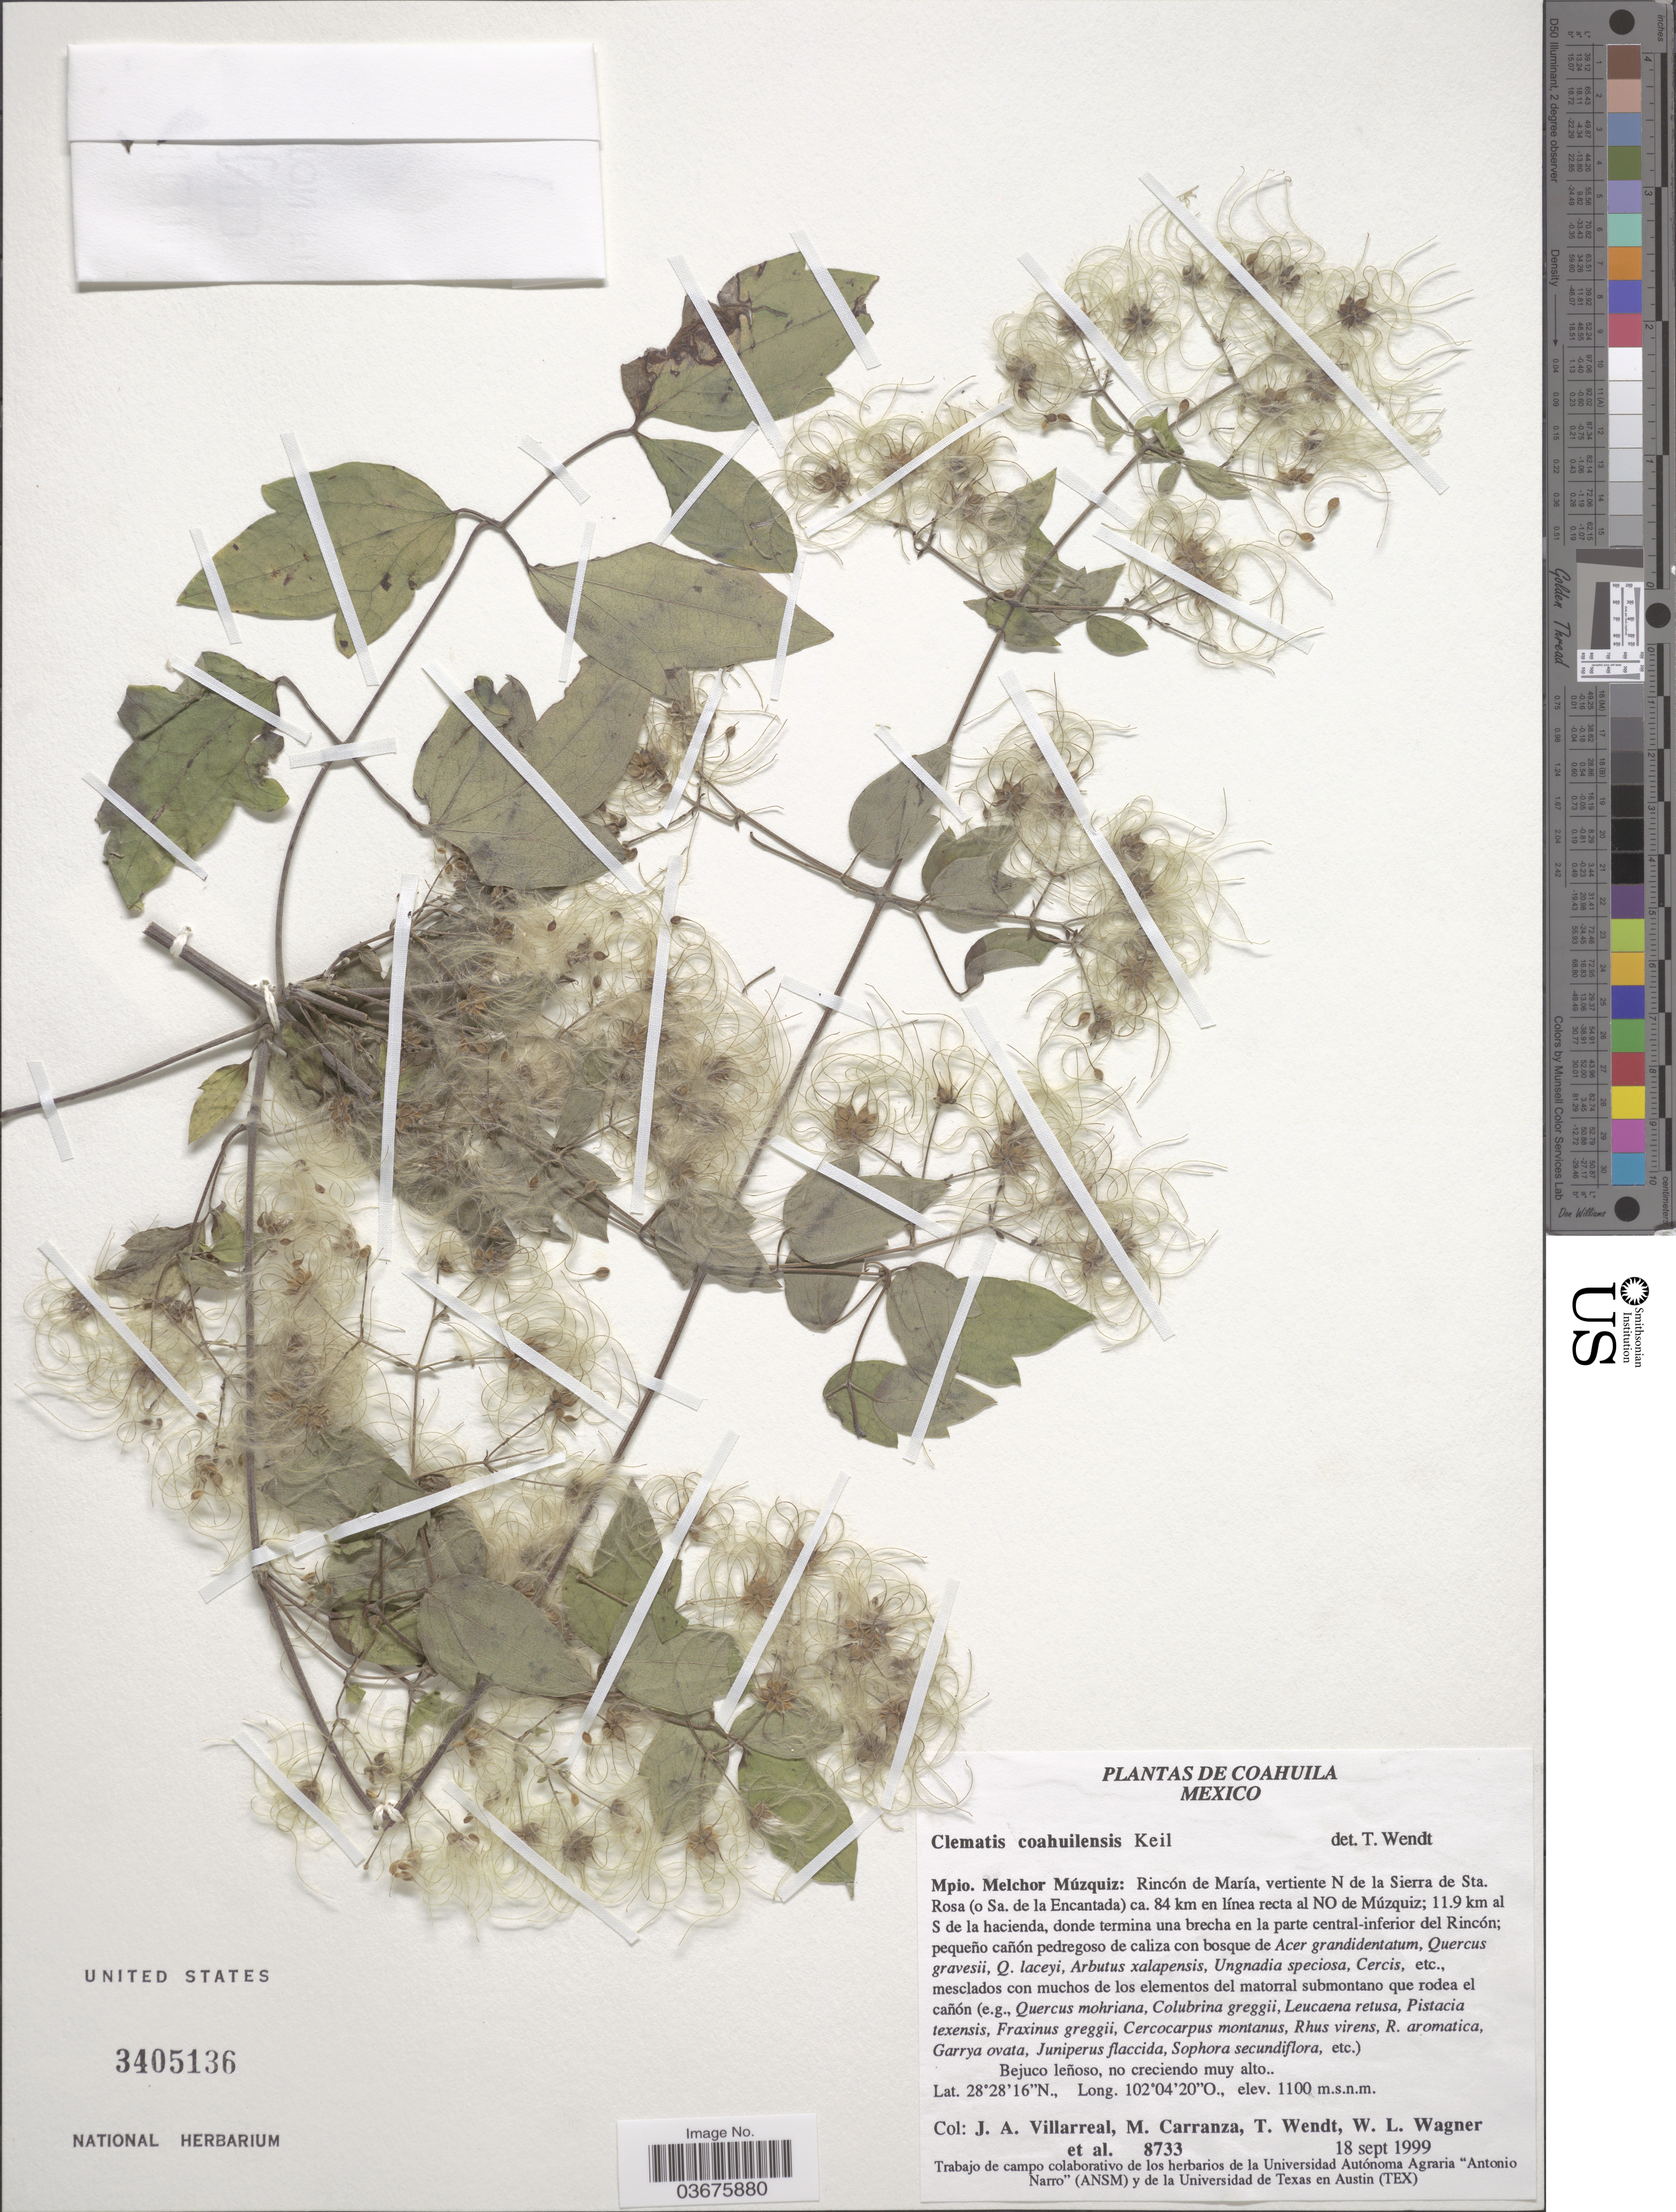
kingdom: Plantae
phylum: Tracheophyta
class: Magnoliopsida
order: Ranunculales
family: Ranunculaceae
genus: Clematis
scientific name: Clematis coahuilensis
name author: D.J. Keil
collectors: J. Villarreal, M. Carranza, T. L. Wendt, W. L. Wagner & et al.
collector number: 8733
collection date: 1999-09-18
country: Mexico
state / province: Coahuila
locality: Mpio. Melchor Múzquiz: Rincón de María, vertiente N de la Sierra de Sta. Rosa (o. Sa. de la Encantada) ca. 84 km en línea recta al NO de Múzquiz; 11.9 km al S de la hacienda, donde termine una brecha en la parte central-inferior del Rincón.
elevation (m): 1100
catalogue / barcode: US 3405136